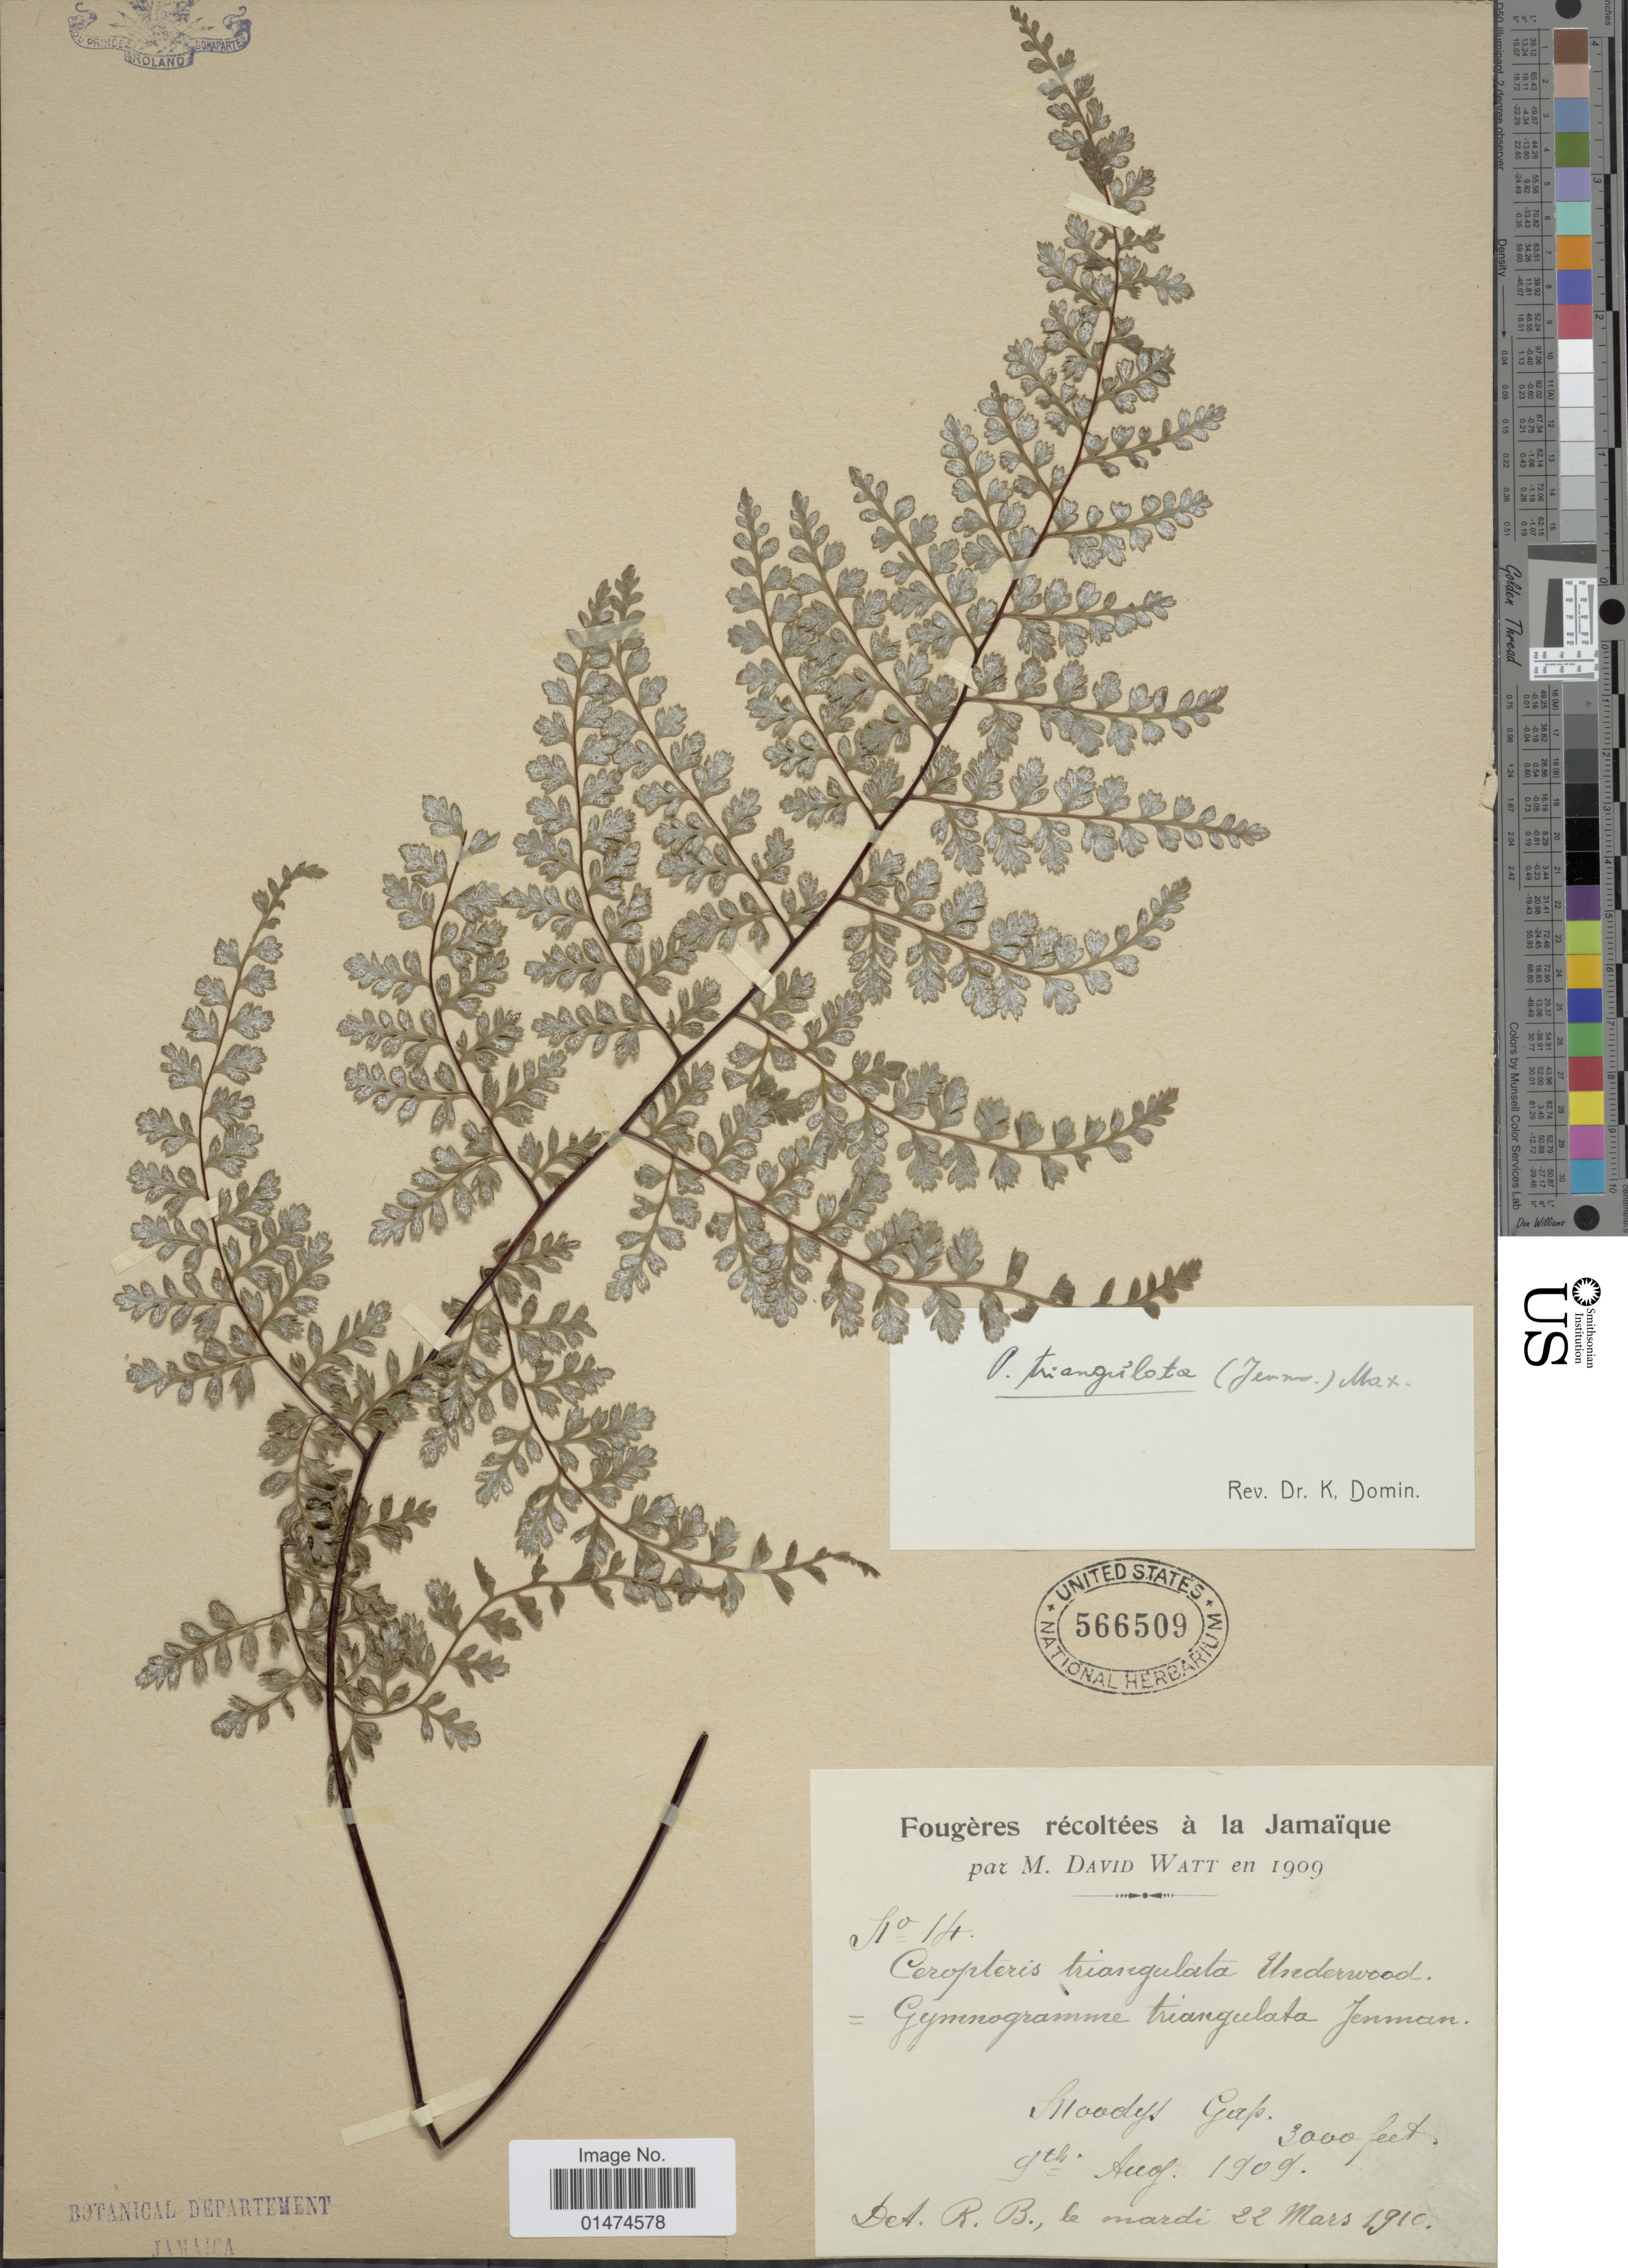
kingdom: Plantae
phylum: Tracheophyta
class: Polypodiopsida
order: Polypodiales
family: Pteridaceae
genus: Pityrogramma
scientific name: Pityrogramma triangulata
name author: (Jenman) Maxon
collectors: M. Watt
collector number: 14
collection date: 1909-08-09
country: Jamaica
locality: Jamaica, Moody's Gap.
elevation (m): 914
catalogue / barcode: US 566509